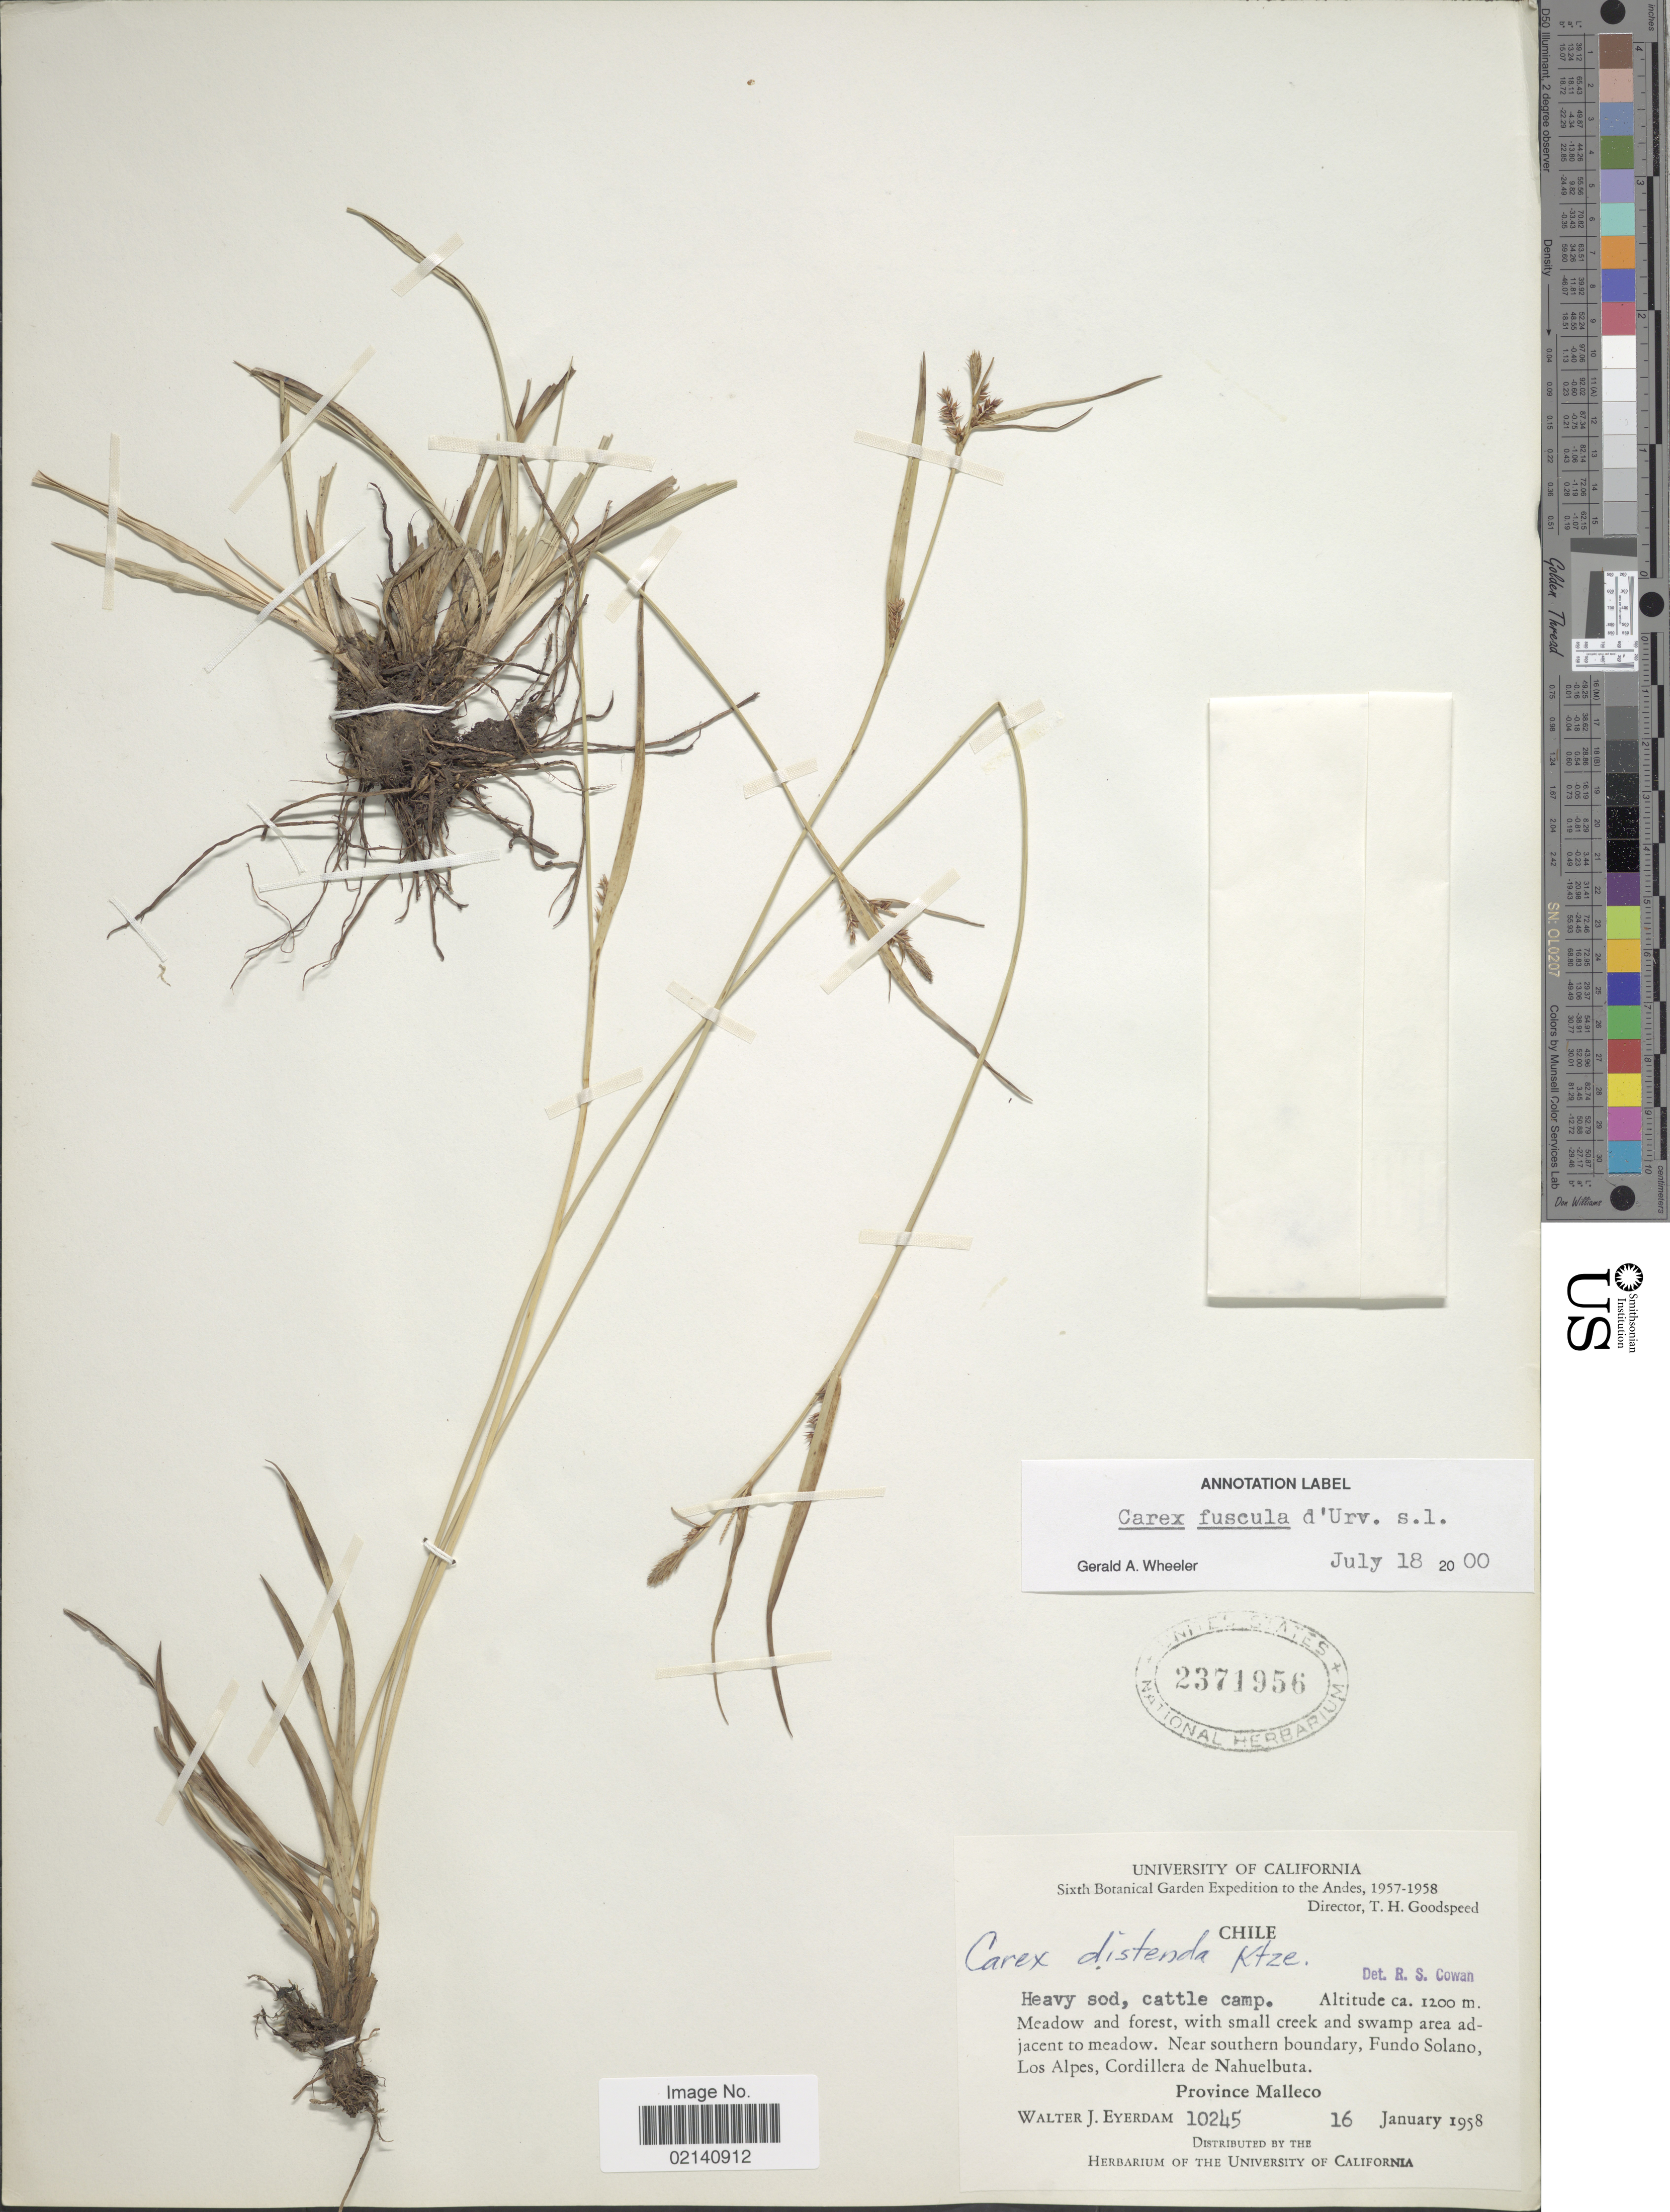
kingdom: Plantae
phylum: Tracheophyta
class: Liliopsida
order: Poales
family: Cyperaceae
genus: Carex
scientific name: Carex fuscula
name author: d'Urv.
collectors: W. J. Eyerdam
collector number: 10245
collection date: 1958-01-16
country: Chile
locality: Meadow and forest, with small creek and swamp area adjacent to meadow, near southern boundary, Fundo Solano, Los Alpes, Cordillera de Nahuelbuta, Province Malleco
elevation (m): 1200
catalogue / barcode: US 2371956